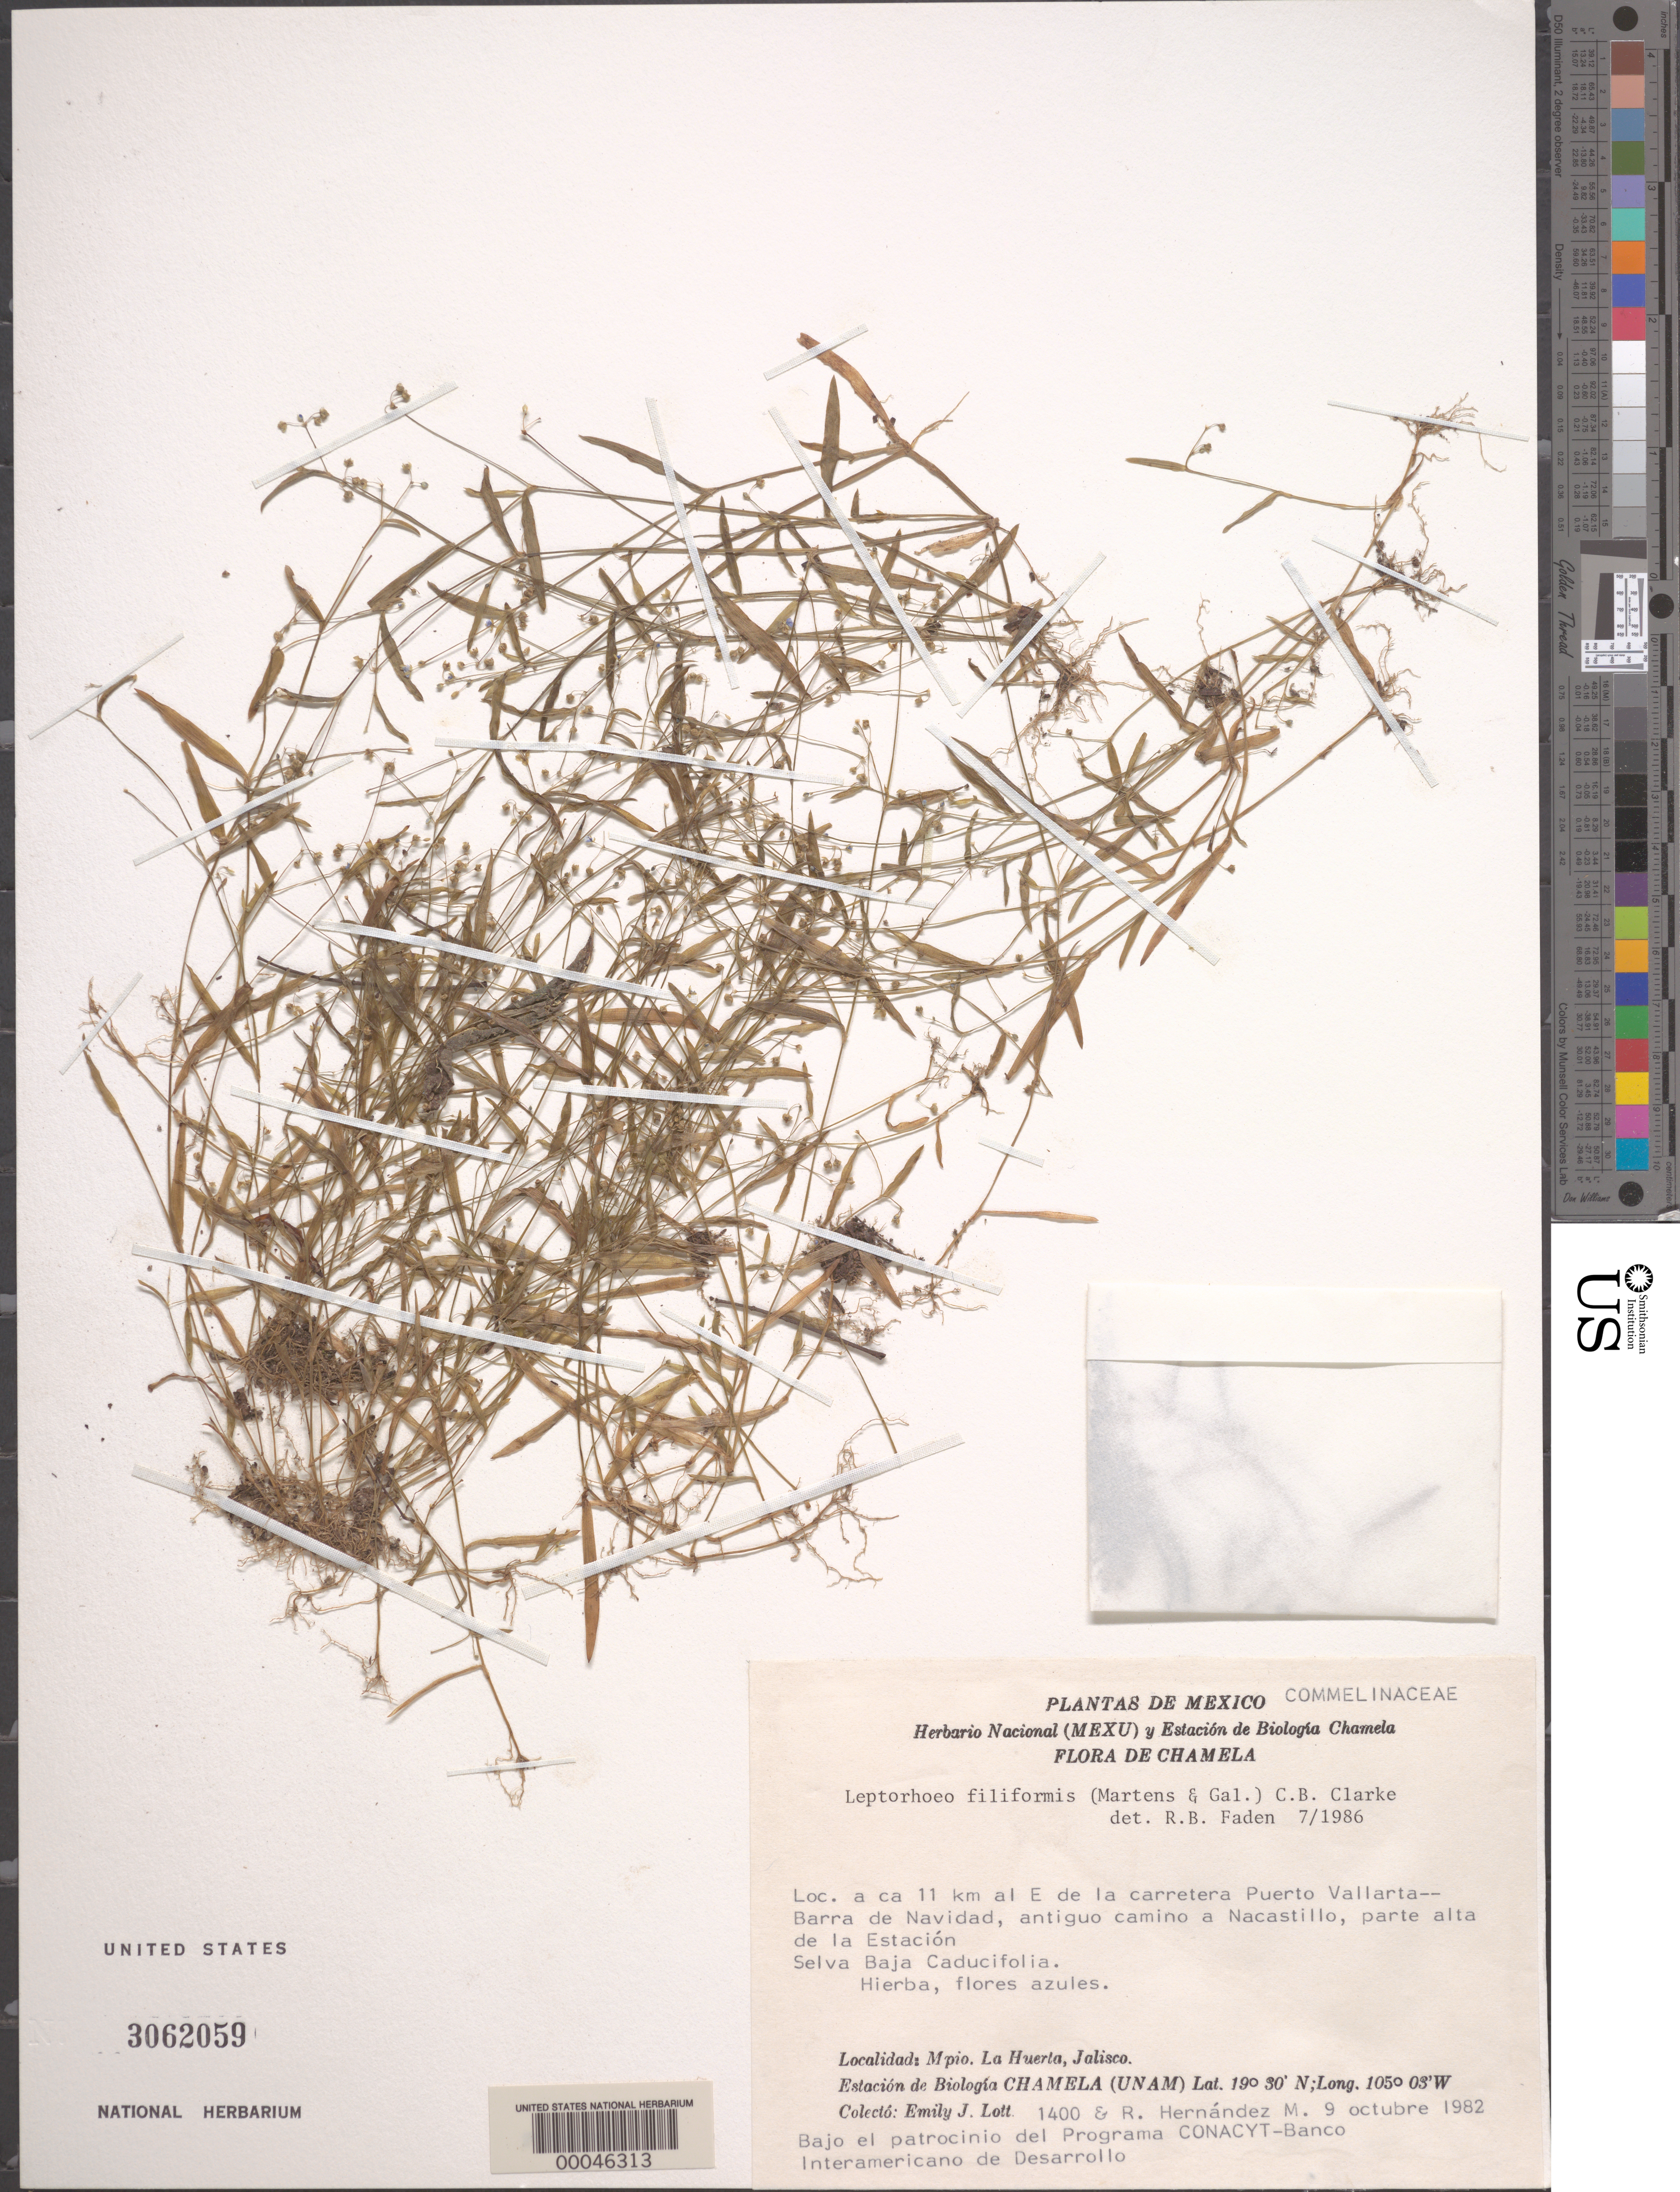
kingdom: Plantae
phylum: Tracheophyta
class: Liliopsida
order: Commelinales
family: Commelinaceae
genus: Callisia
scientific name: Callisia filiformis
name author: (M. Martens & Galeotti) D.R. Hunt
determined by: Faden, Robert B., (US), Smithsonian Institution - National Museum of Natural History (UNITED STATES)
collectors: E. Lott & R. Hernandez M.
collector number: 1400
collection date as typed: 09 Oct 1982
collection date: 1982-10-09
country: Mexico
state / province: Jalisco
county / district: Huerta, La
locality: E of Puerto Vallarta - Barra de Navidad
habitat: Dry thicket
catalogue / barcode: US 3062059